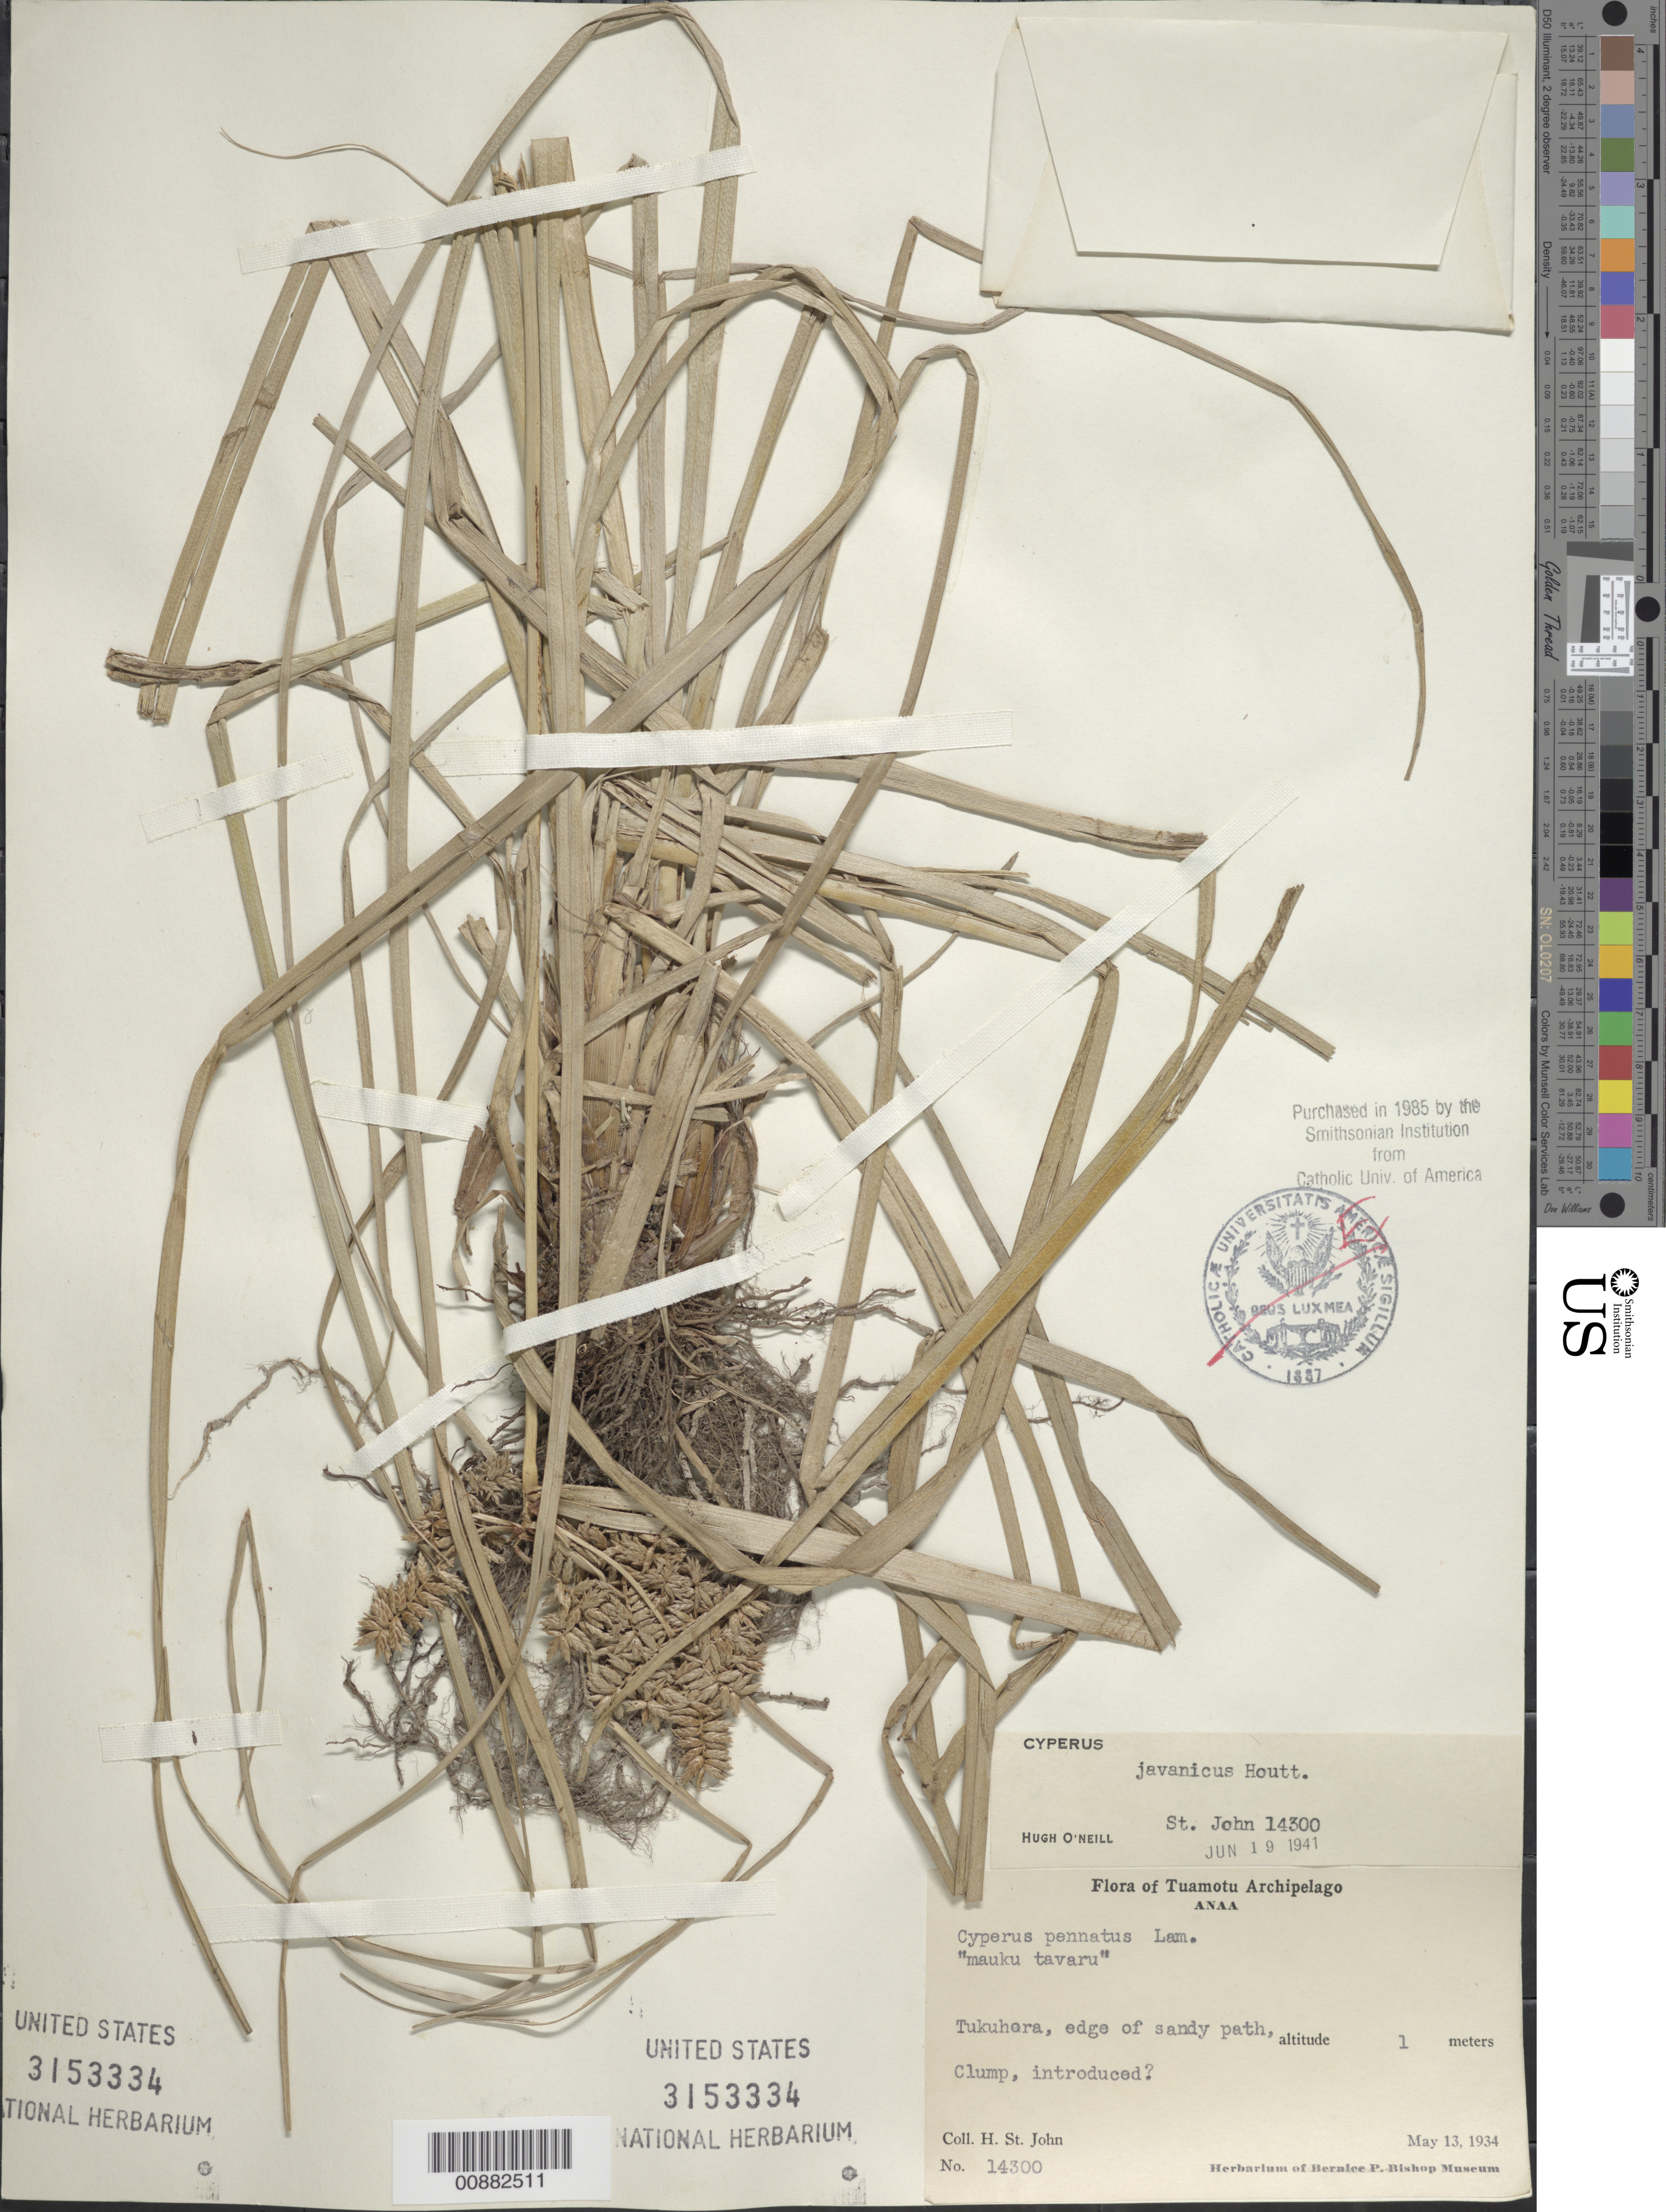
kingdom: Plantae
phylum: Tracheophyta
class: Liliopsida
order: Poales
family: Cyperaceae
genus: Cyperus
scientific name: Cyperus javanicus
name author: Houtt.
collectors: H. St. John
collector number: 14300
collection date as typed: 13 May 1934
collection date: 1934-05-13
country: French Polynesia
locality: Tuamotu Archipelago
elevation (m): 1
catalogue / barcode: US 3153334